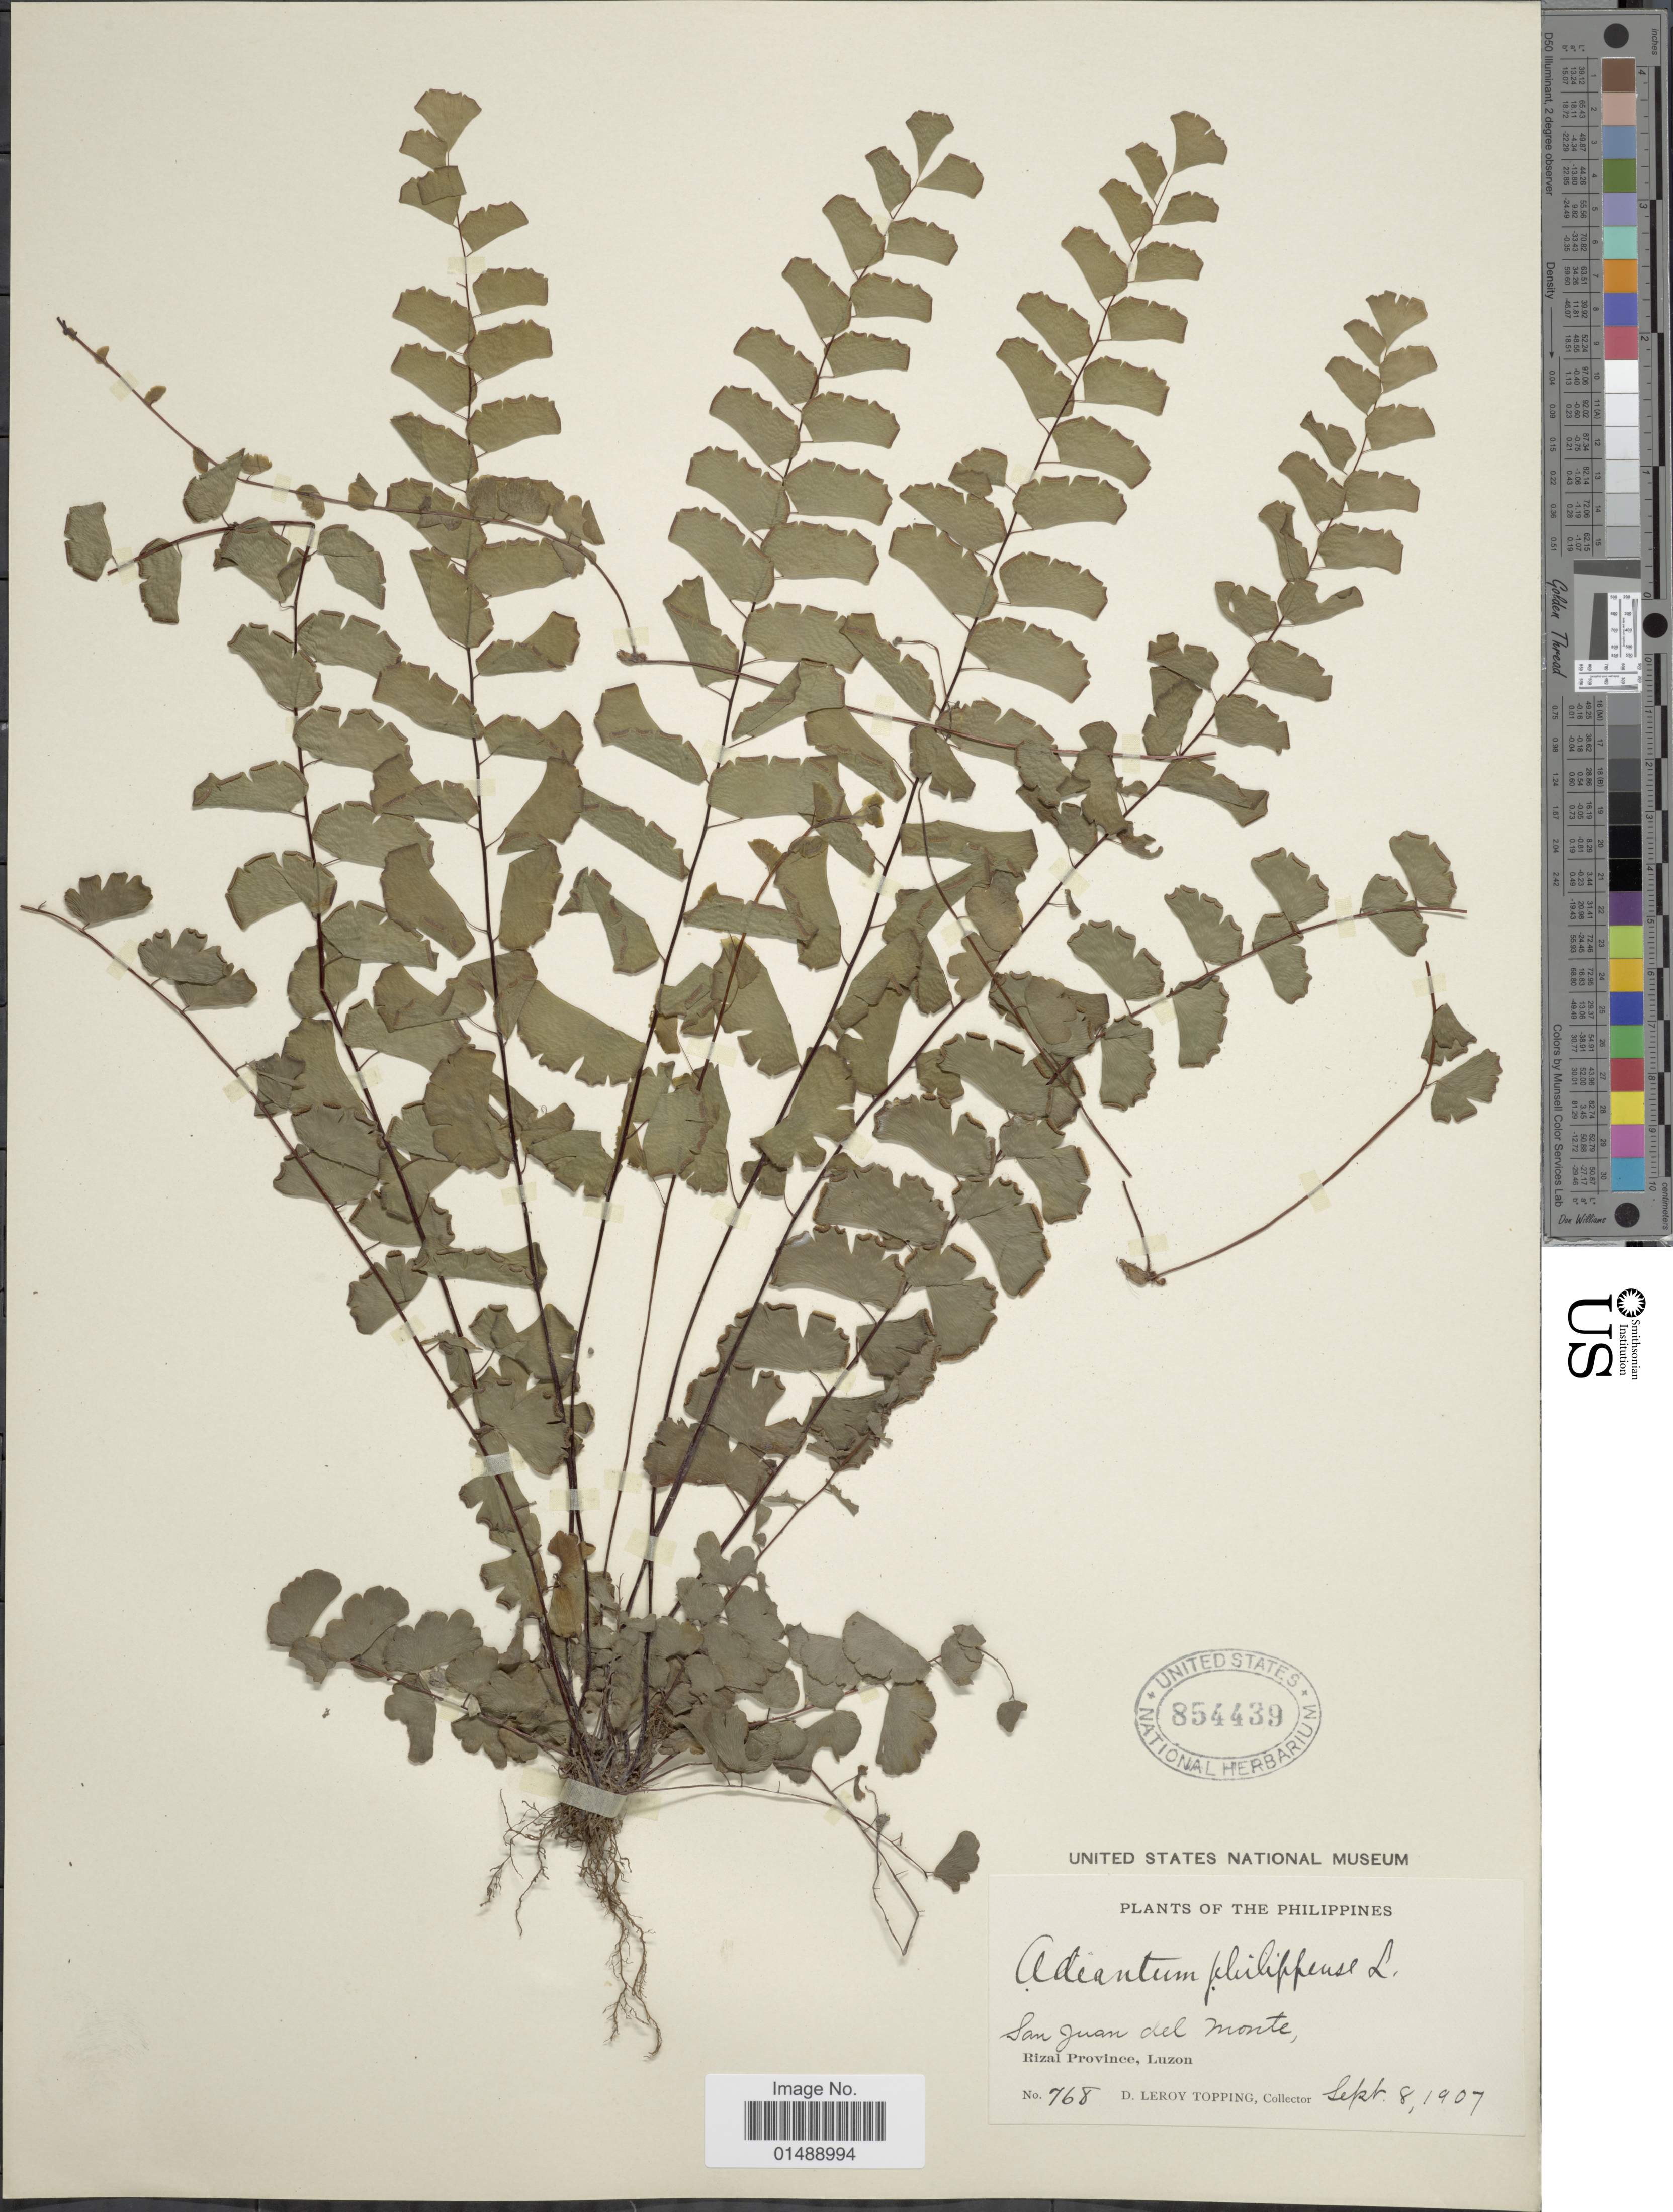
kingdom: Plantae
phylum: Tracheophyta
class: Polypodiopsida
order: Polypodiales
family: Pteridaceae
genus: Adiantum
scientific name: Adiantum philippense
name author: L.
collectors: D. L. Topping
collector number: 768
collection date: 1907-09-08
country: Philippines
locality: San Juan Del Monte, Rizal Province, Luzon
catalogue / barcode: US 854439